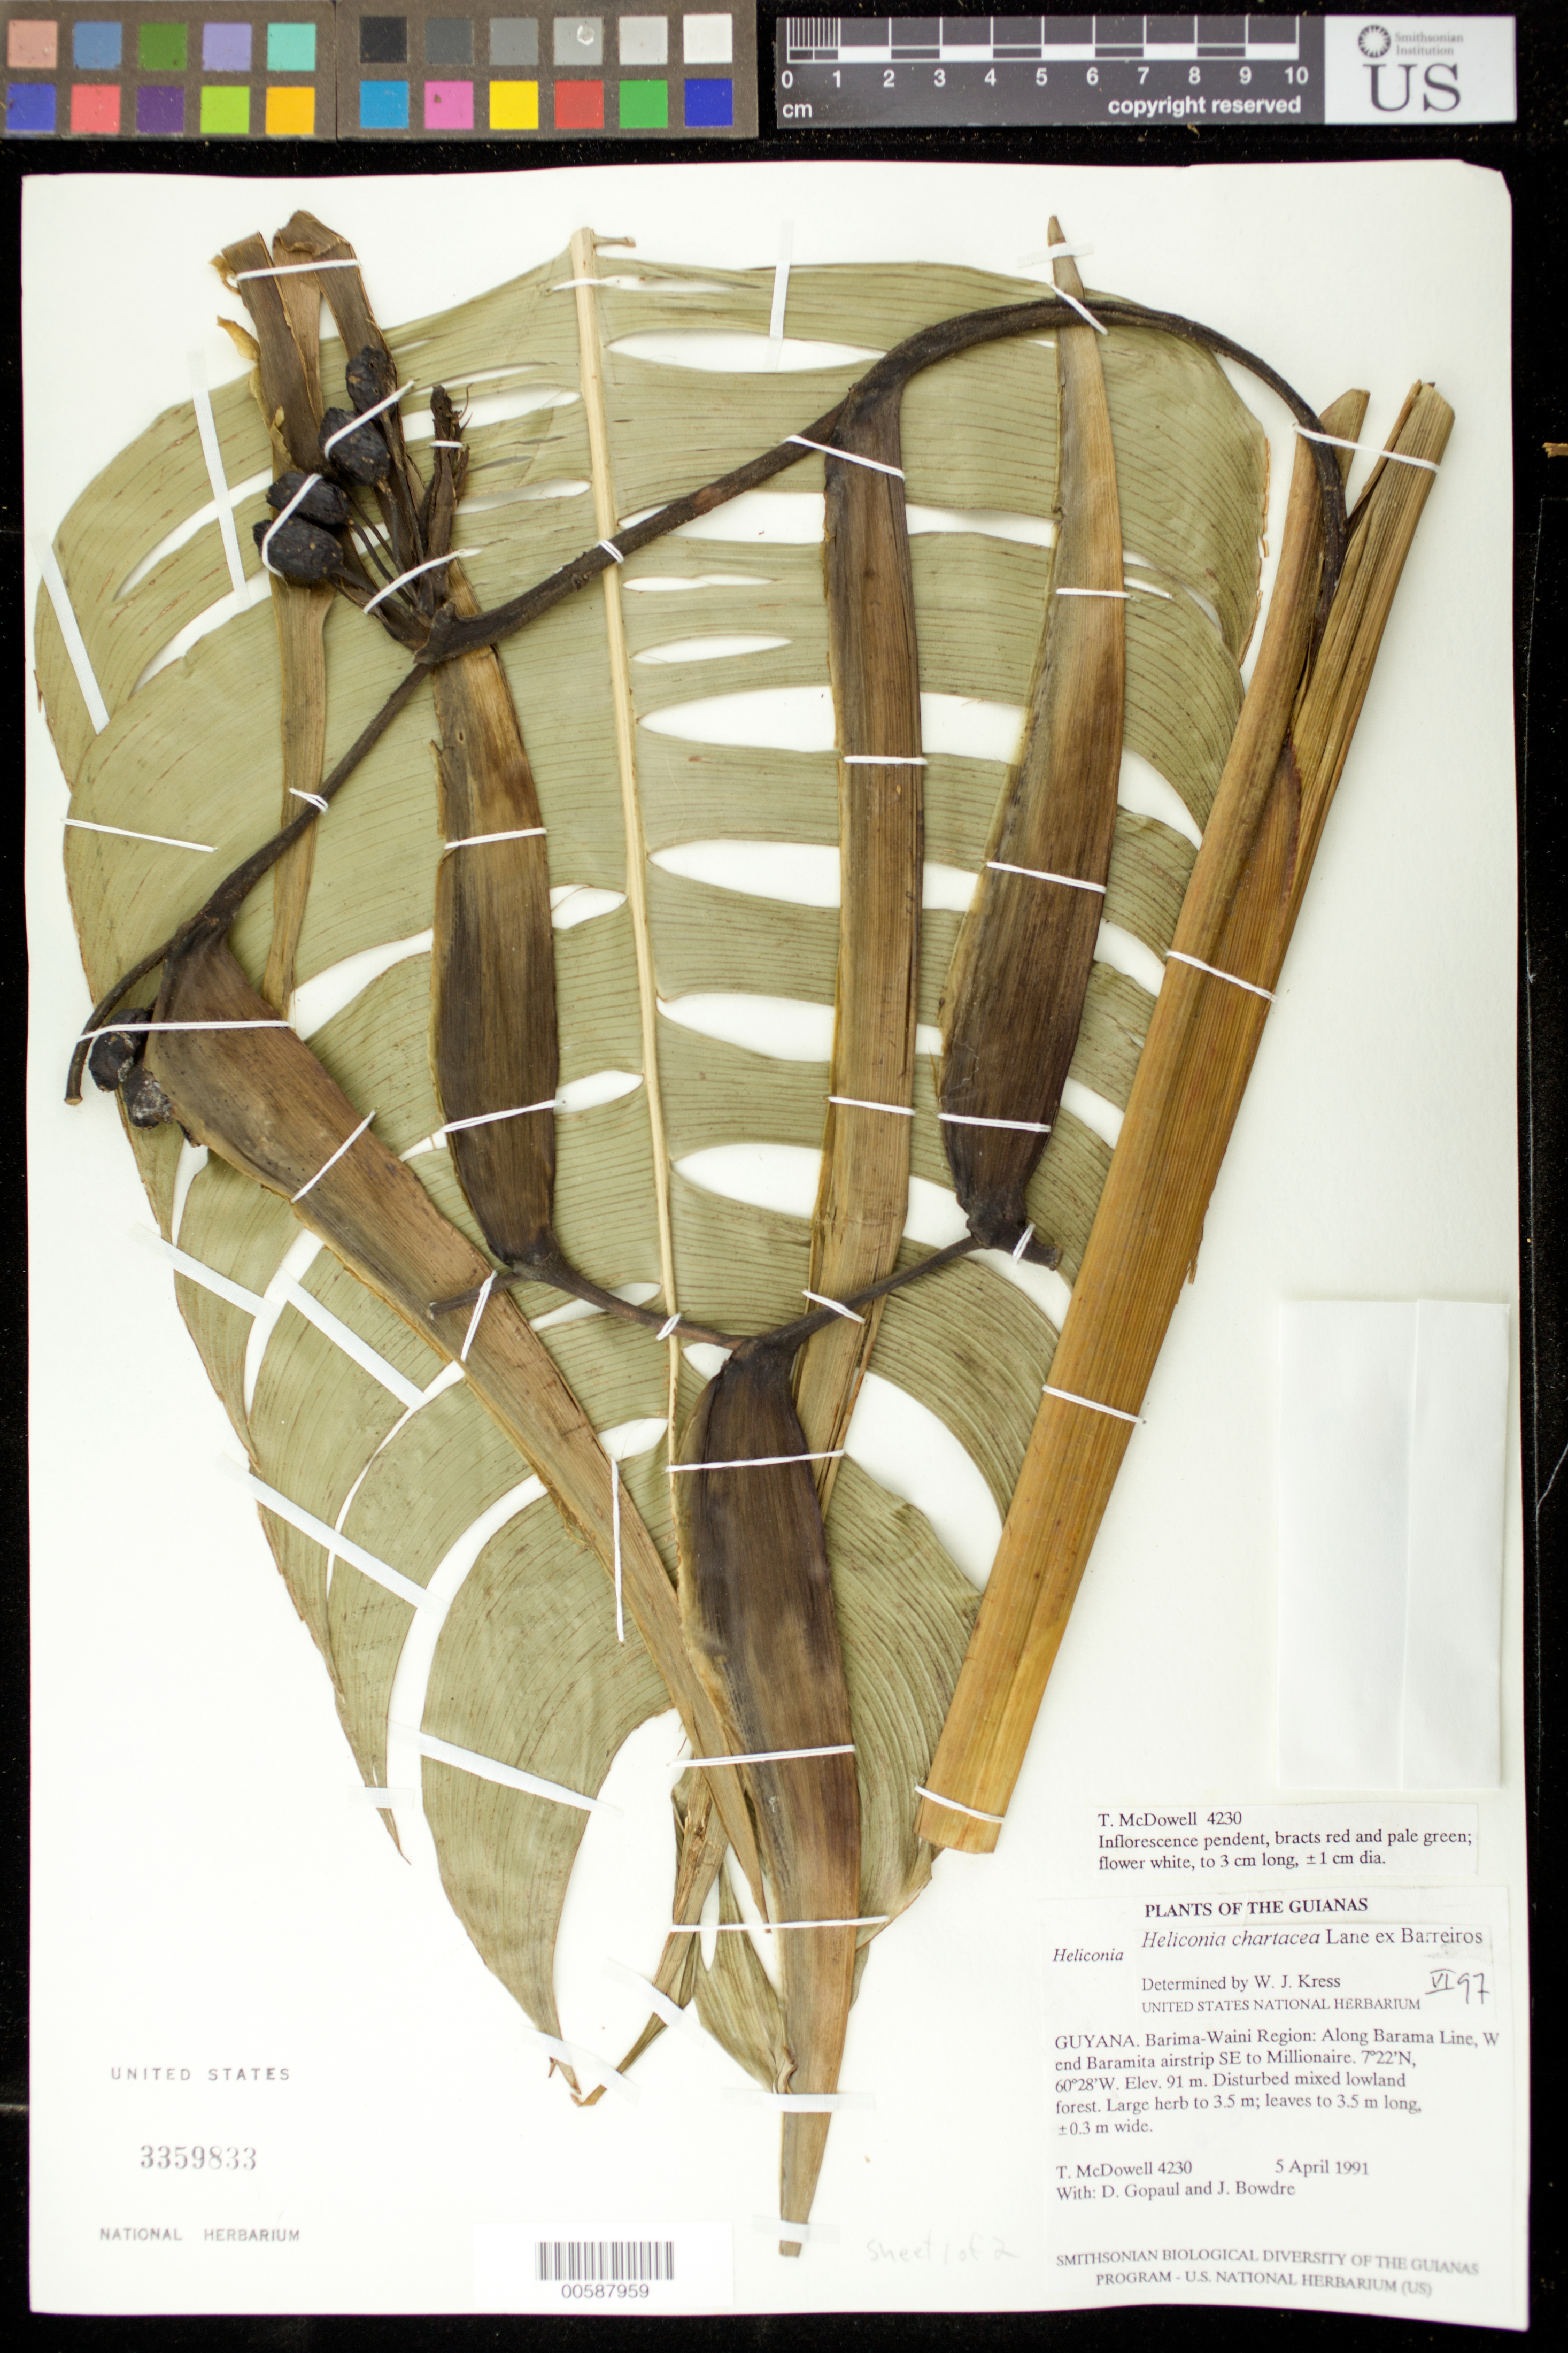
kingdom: Plantae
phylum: Tracheophyta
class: Liliopsida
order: Zingiberales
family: Heliconiaceae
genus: Heliconia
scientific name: Heliconia chartacea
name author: Lane ex Barreiros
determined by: Kress, W. J., (US), Smithsonian Institution - National Museum of Natural History (UNITED STATES)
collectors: T. McDowell, D. Gopaul & J. Bowdre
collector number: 4230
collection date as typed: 5 April 1991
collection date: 1991-04-05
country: Guyana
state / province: Barima-Waini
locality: Along Barama Line, W end Baramita airstrip SE to Millionaire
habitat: Disturbed mixed lowland forest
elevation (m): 91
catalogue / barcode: US 3359833